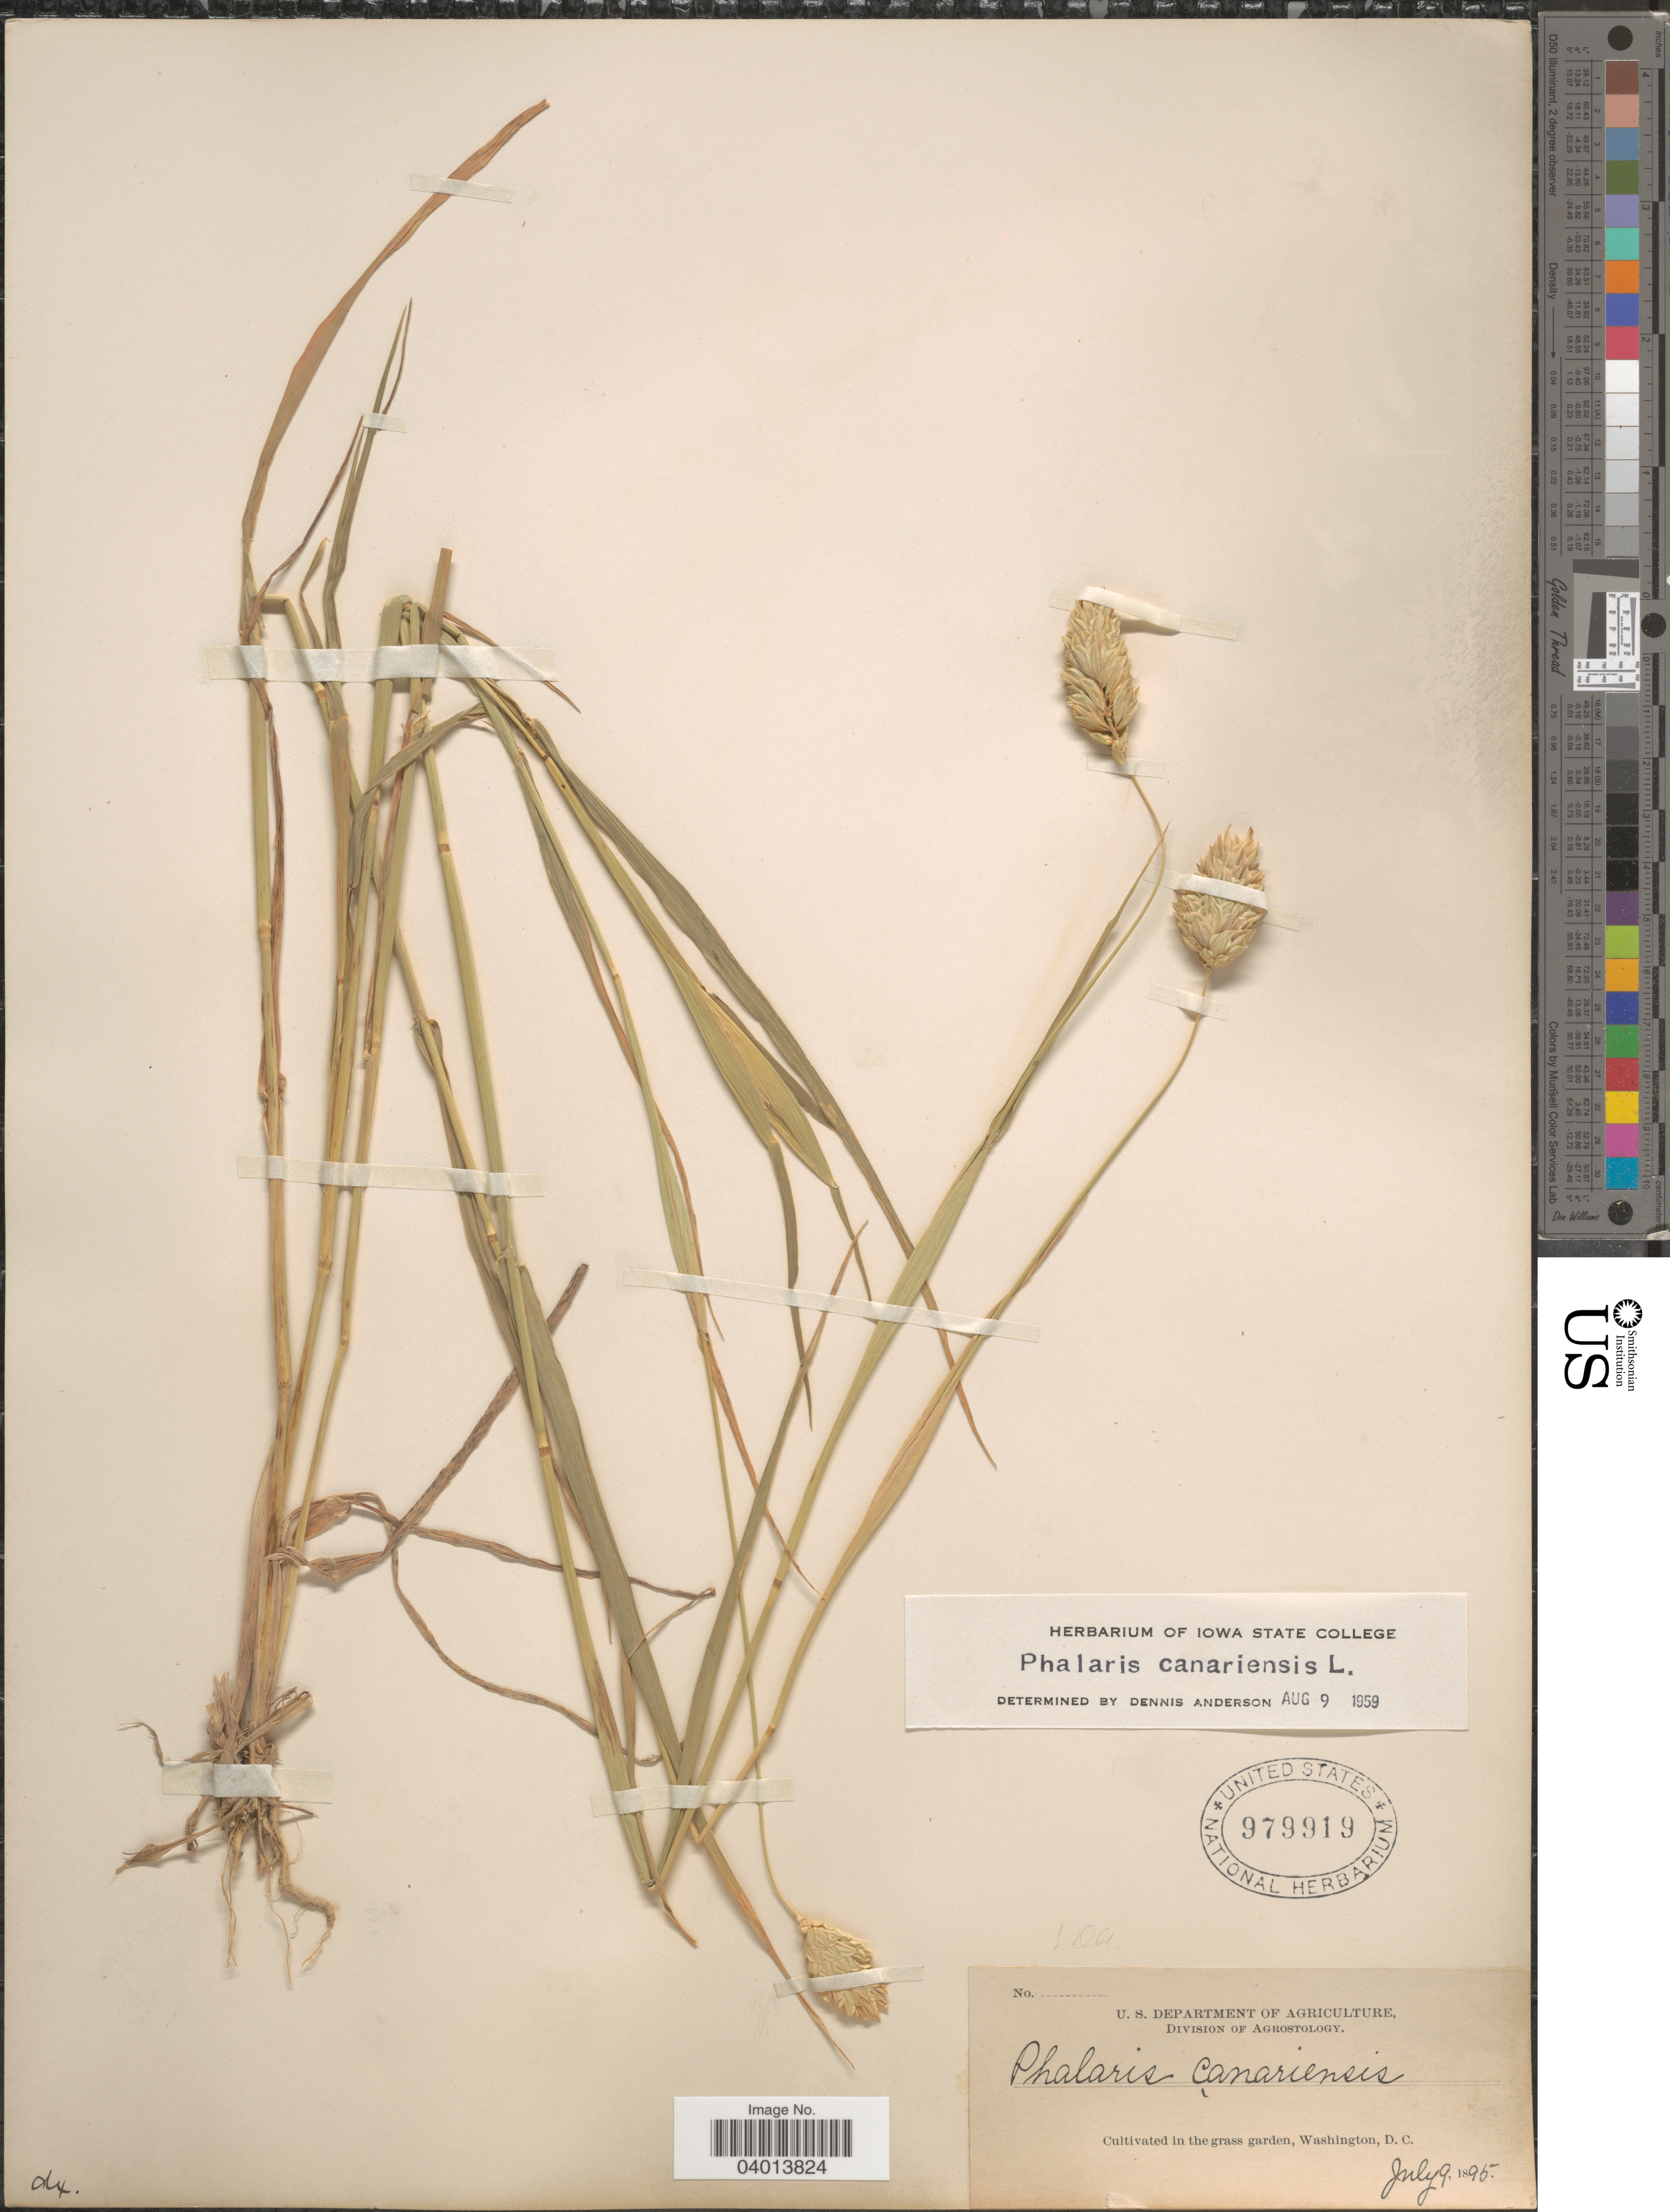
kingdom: Plantae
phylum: Tracheophyta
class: Liliopsida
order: Poales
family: Poaceae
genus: Phalaris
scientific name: Phalaris canariensis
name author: L.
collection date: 1895-07-09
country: United States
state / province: District of Columbia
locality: In the grass garden, Washington, D.C.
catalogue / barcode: US 979919